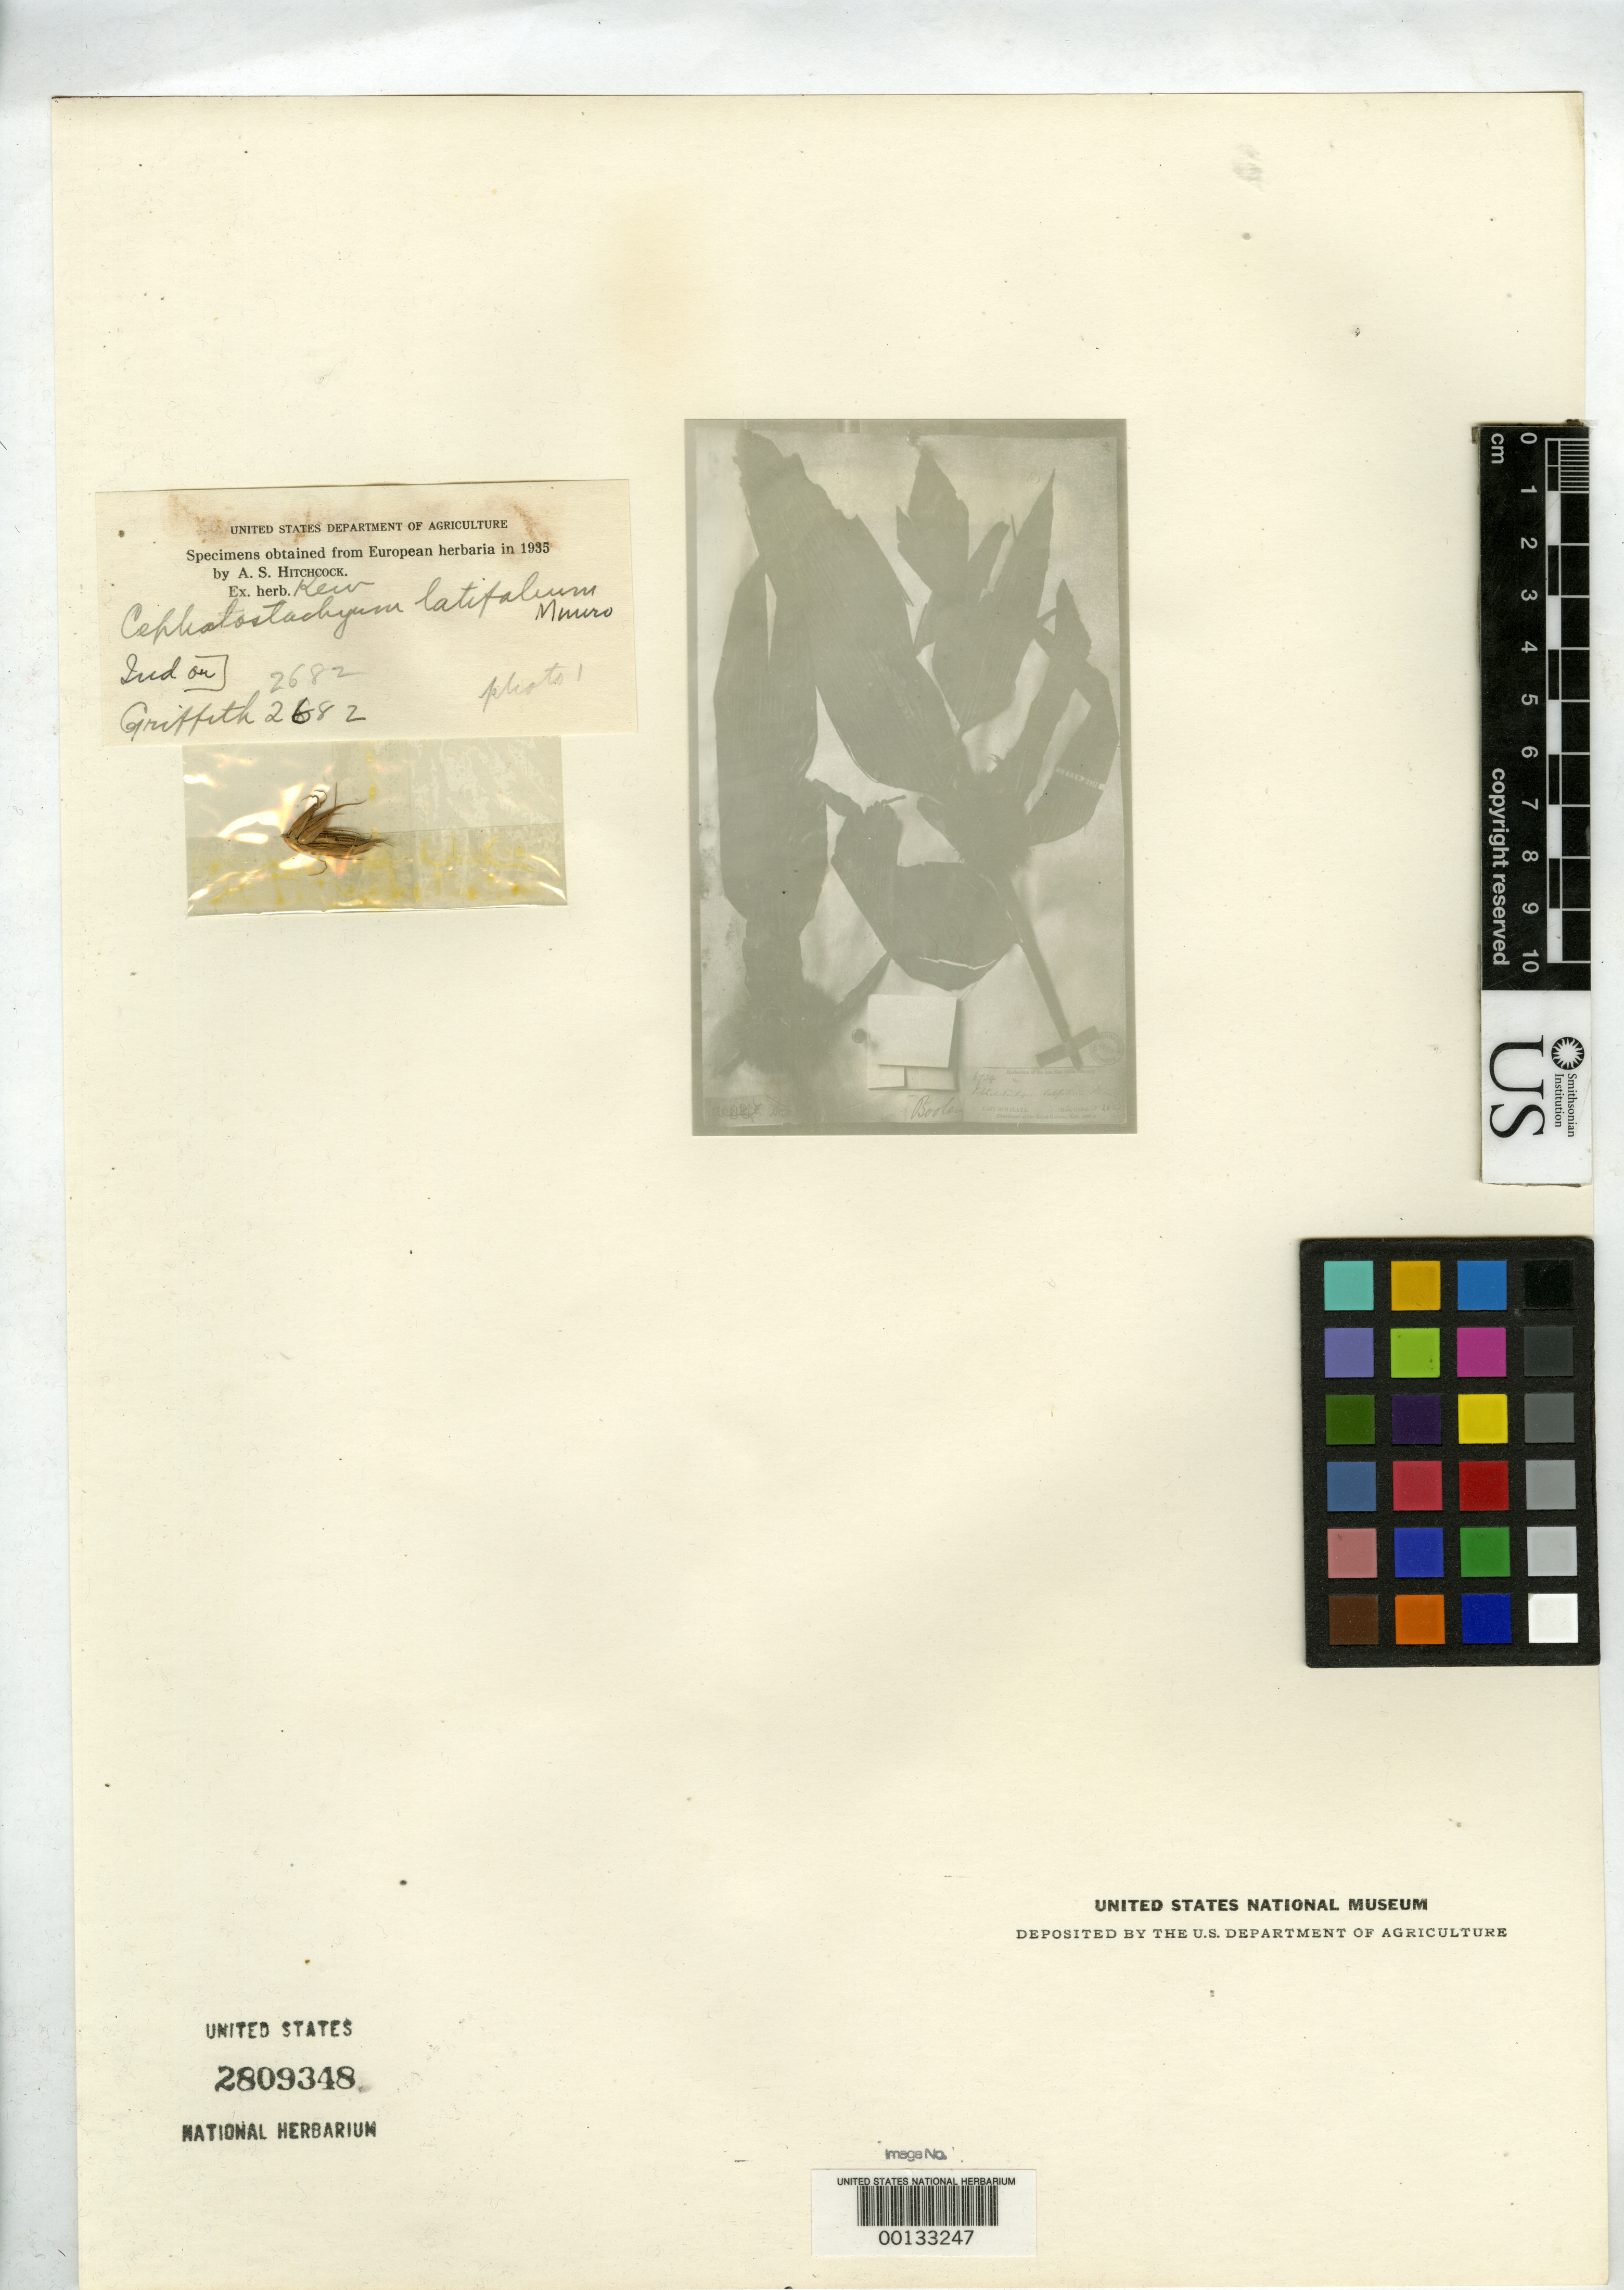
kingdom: Plantae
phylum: Tracheophyta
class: Liliopsida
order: Poales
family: Poaceae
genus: Cephalostachyum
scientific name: Cephalostachyum burmanicum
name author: R. Parker & C.E. Parkinson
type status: Type Material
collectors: W. Griffith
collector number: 2682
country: Bhutan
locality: Bootan.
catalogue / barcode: US 2809348